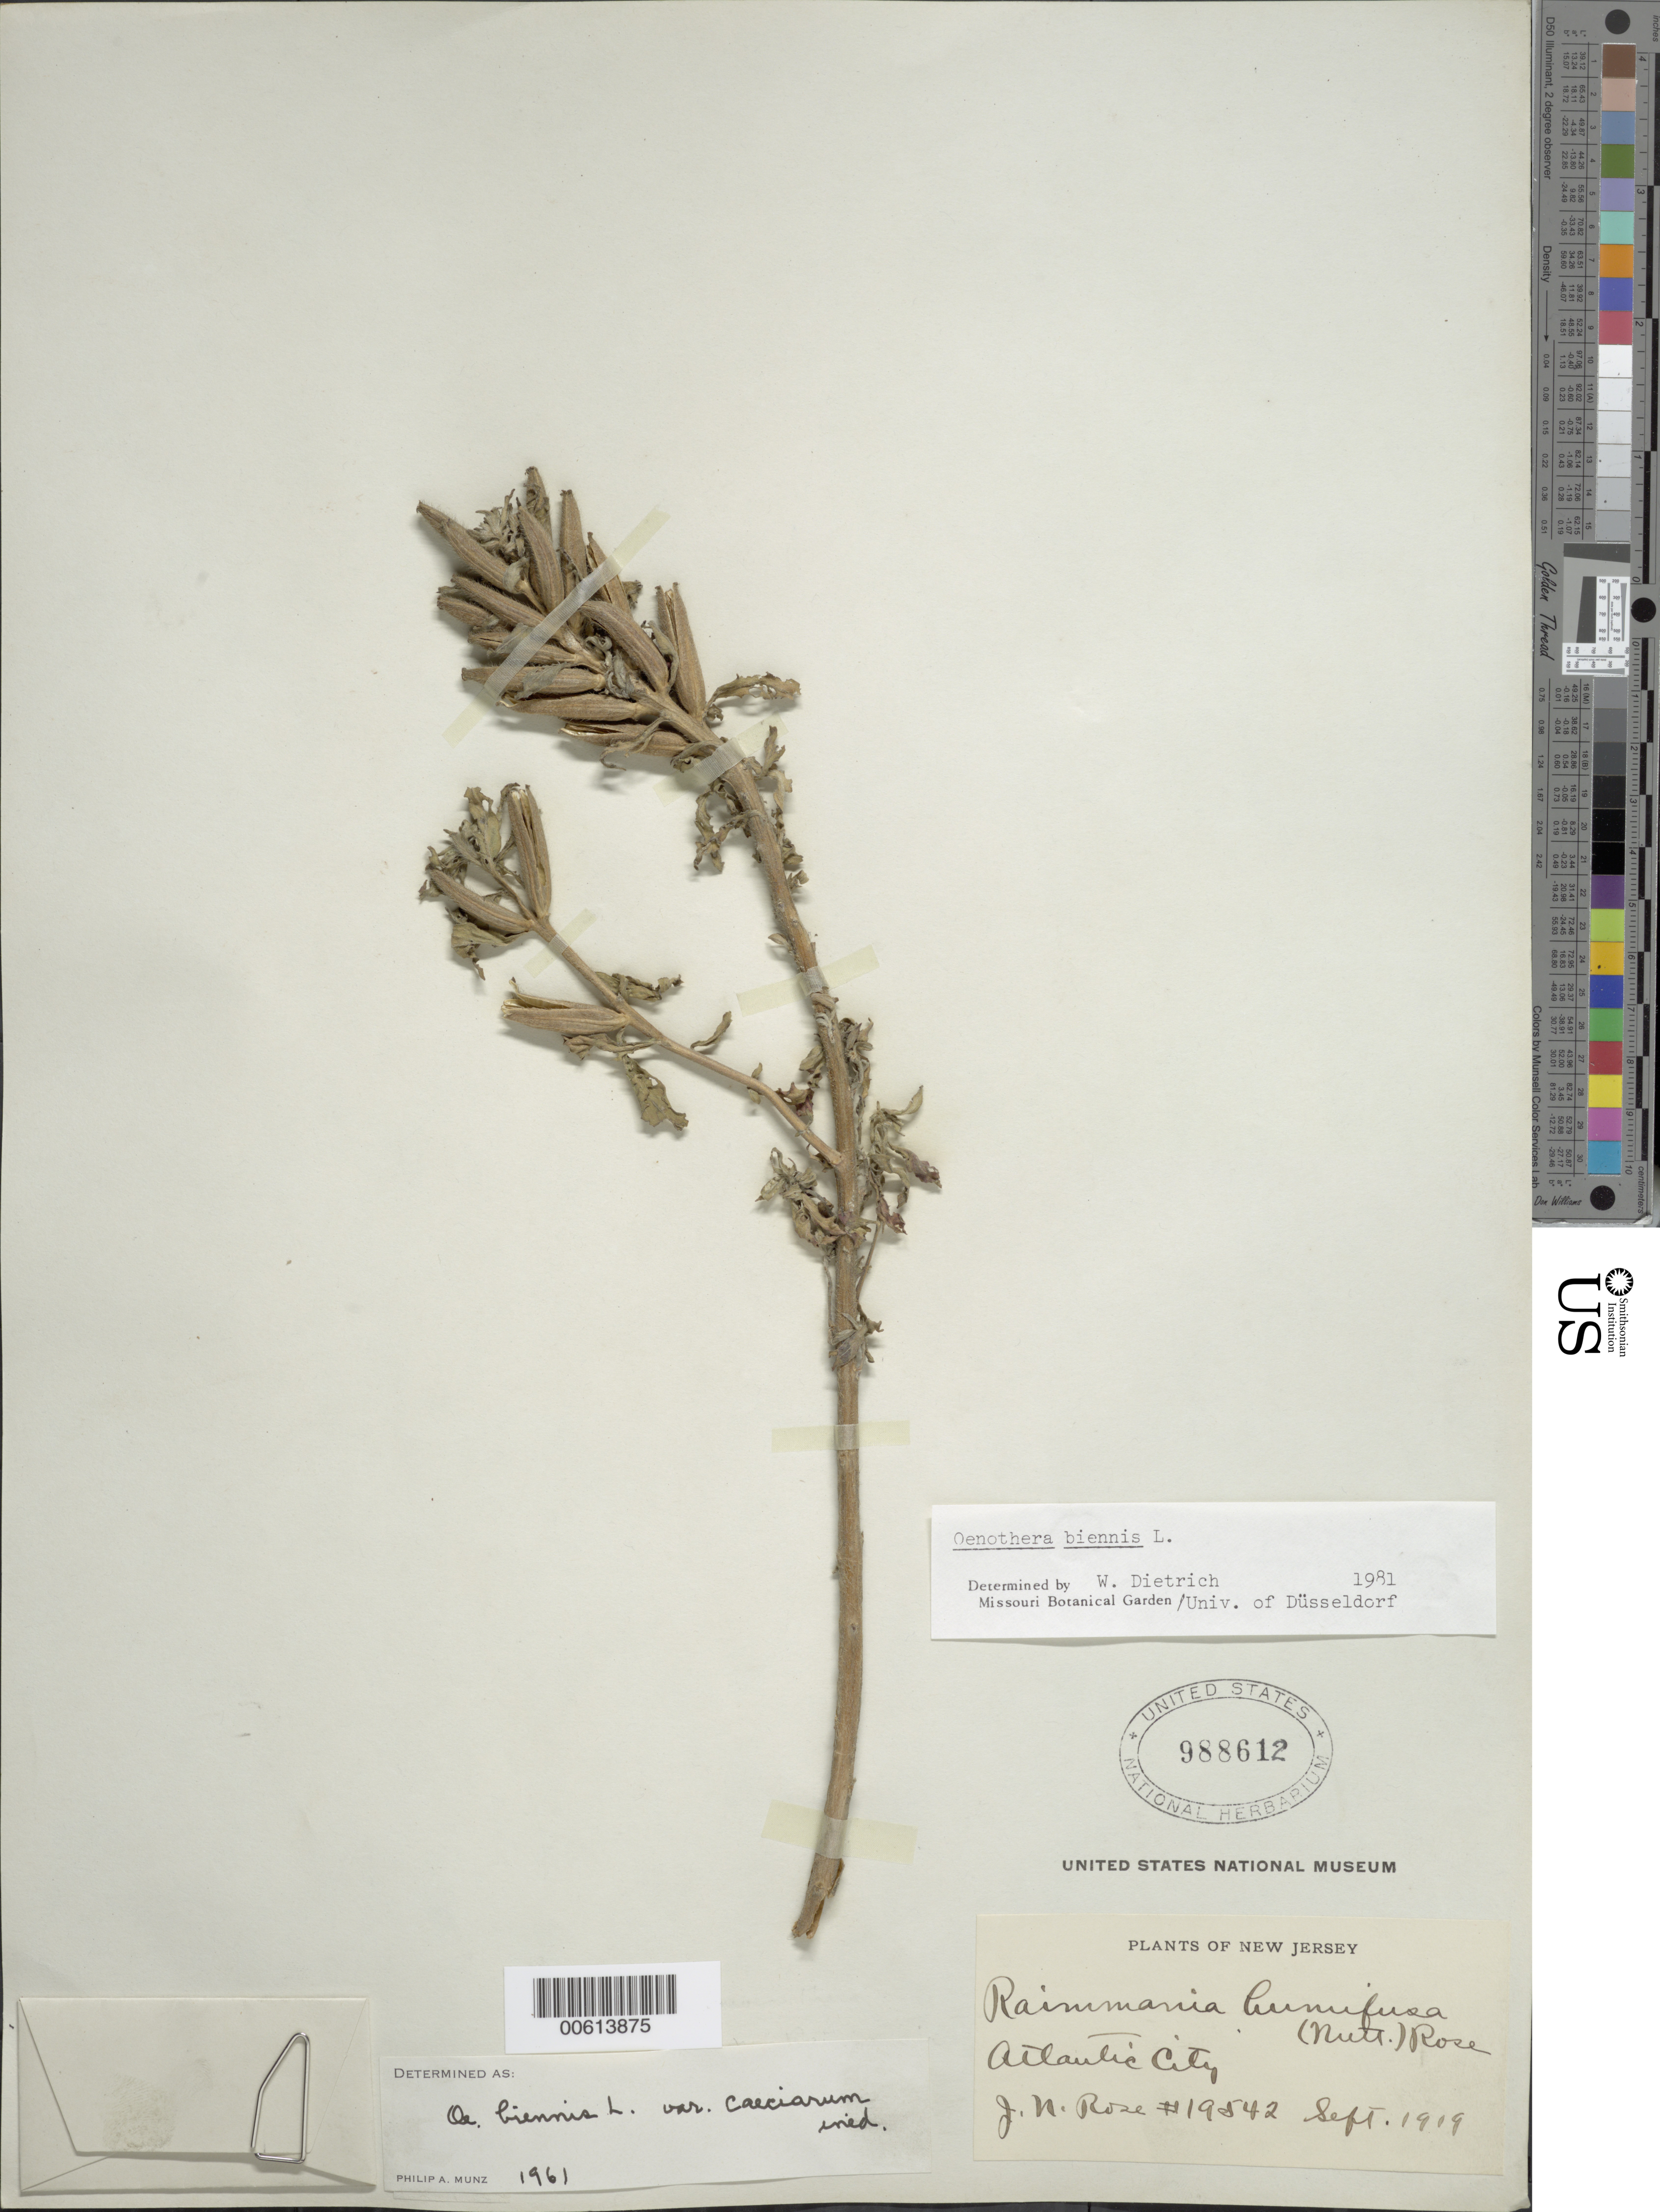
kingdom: Plantae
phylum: Tracheophyta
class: Magnoliopsida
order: Myrtales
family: Onagraceae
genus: Oenothera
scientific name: Oenothera biennis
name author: L.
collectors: J. N. Rose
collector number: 19542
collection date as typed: Sep 1919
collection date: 1919-09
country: United States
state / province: New Jersey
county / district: Atlantic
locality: Atlantic City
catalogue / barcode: US 988612